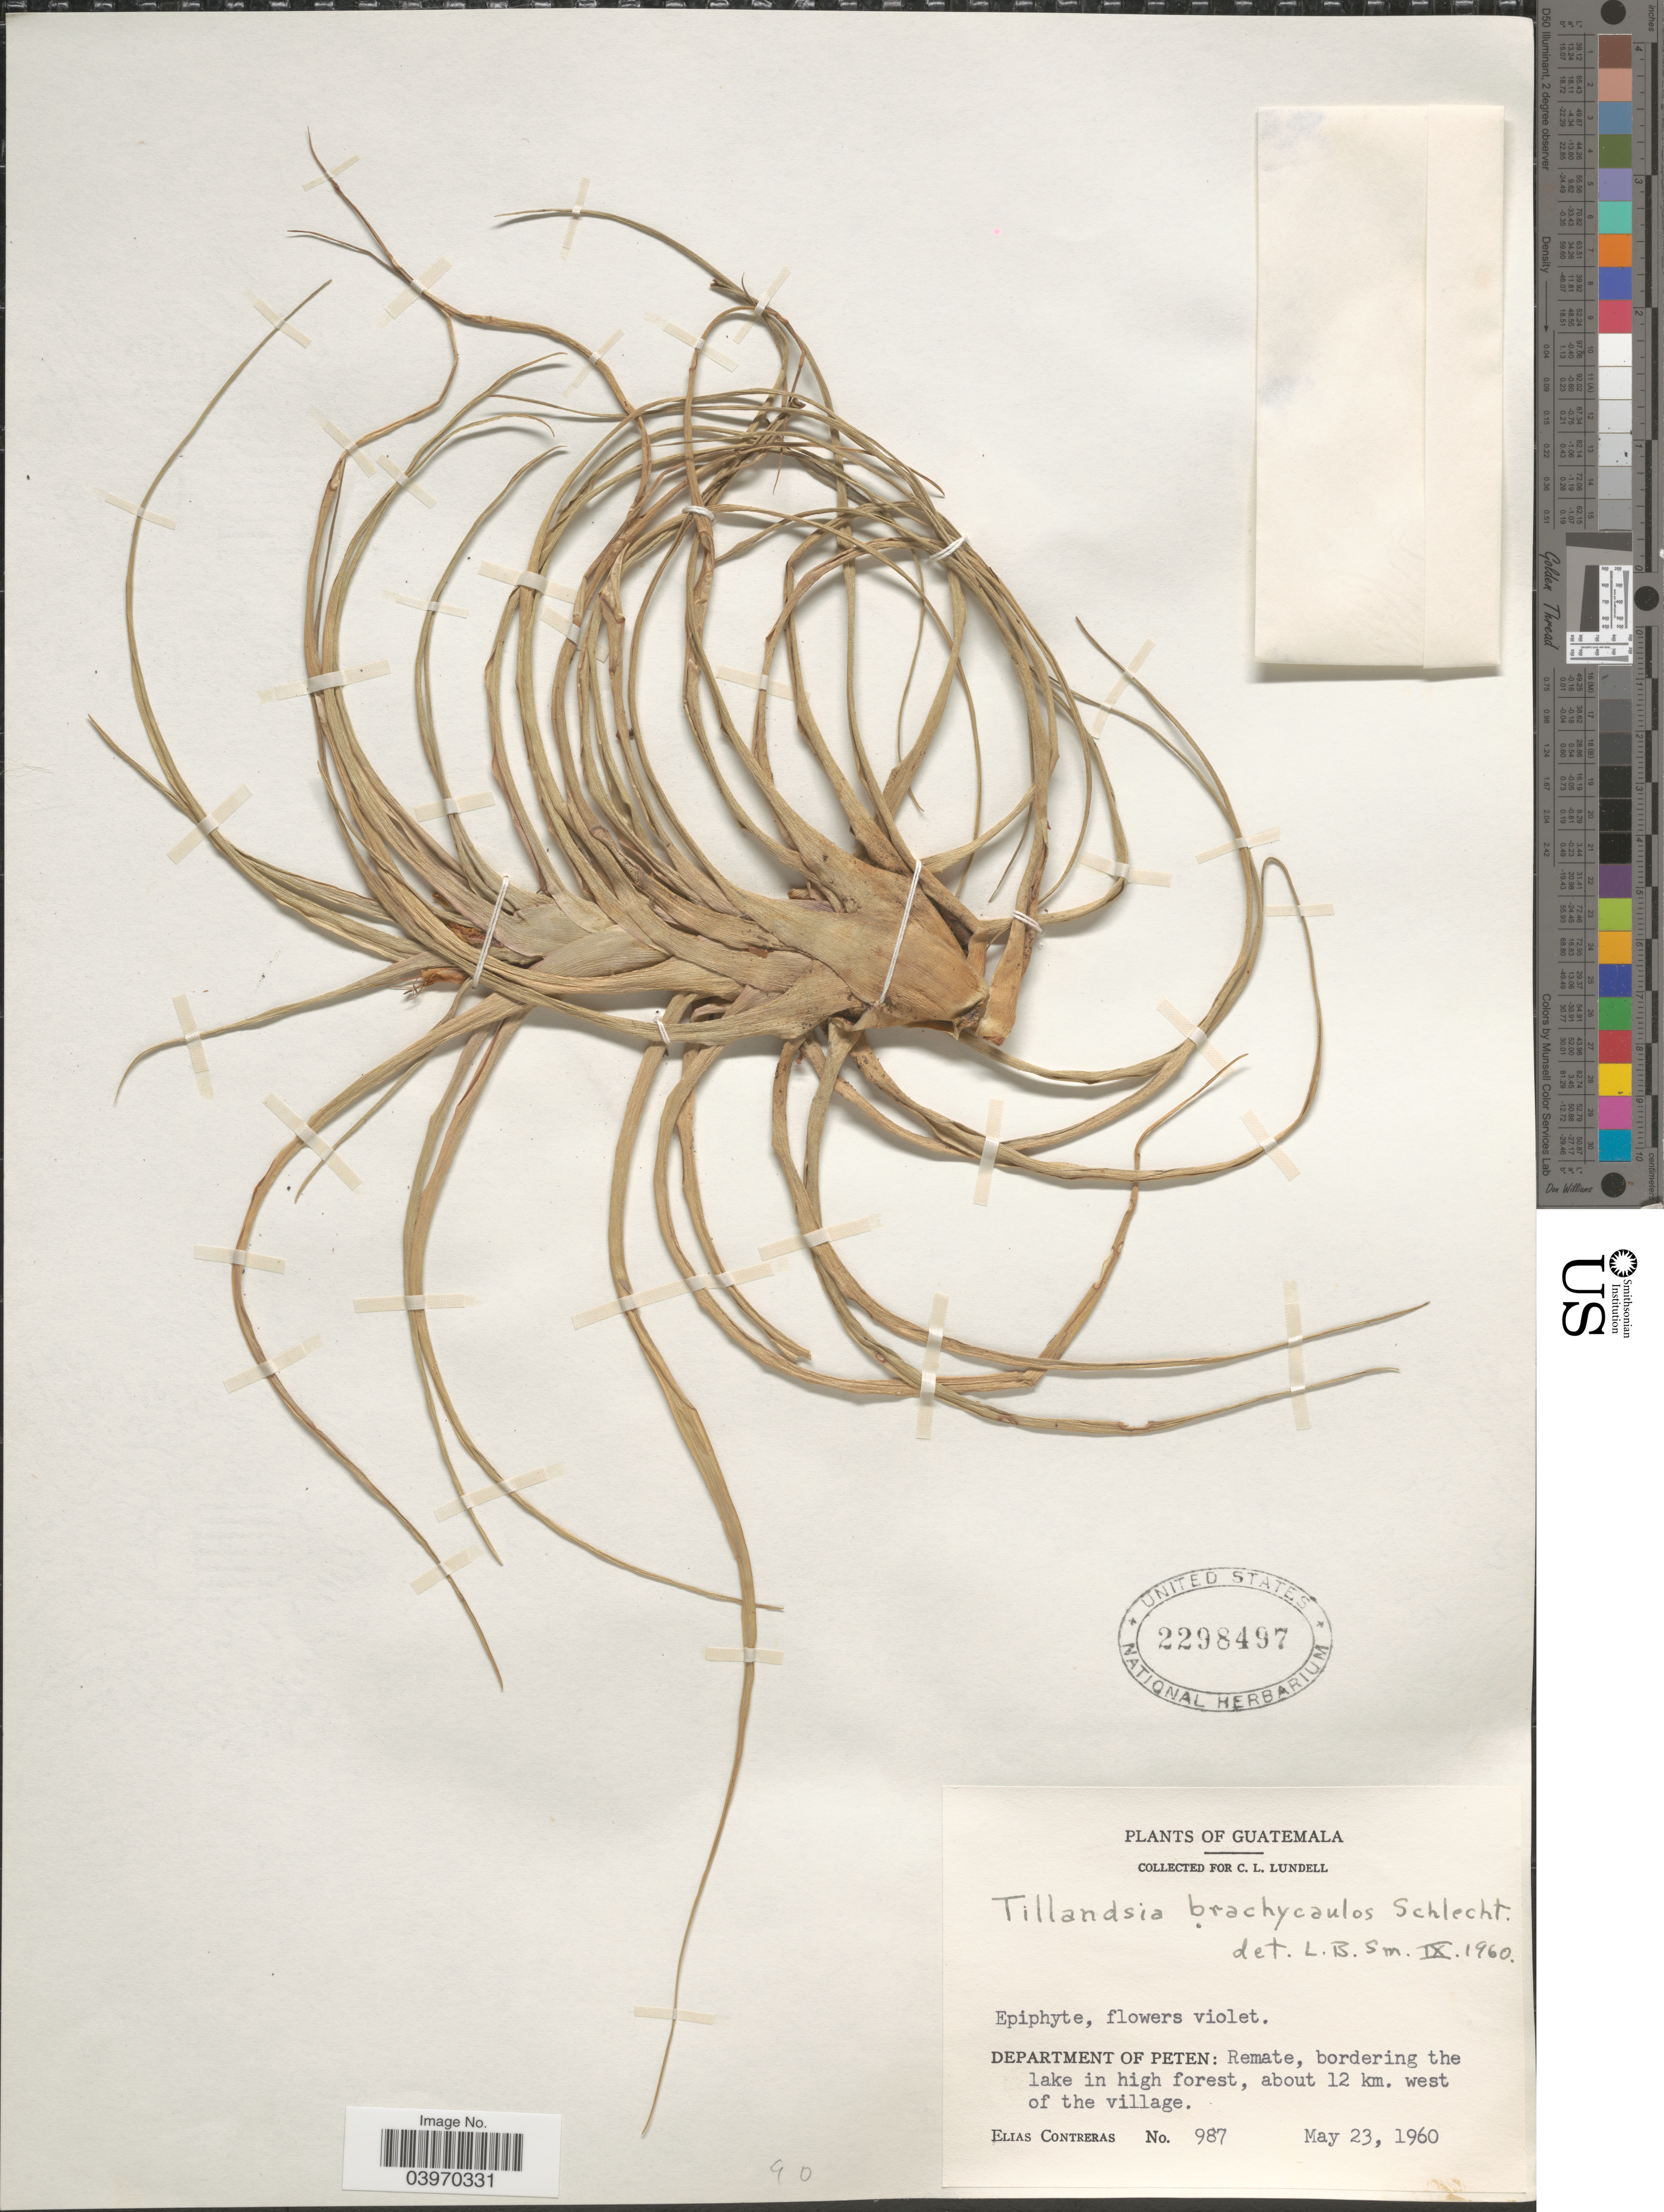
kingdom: Plantae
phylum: Tracheophyta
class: Liliopsida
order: Poales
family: Bromeliaceae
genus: Tillandsia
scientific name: Tillandsia brachycaulos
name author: Schltdl.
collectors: E. Contreras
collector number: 987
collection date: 1960-05-23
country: Guatemala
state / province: El Peten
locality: Department of Peten: Remate, bordering the lake in high forest, about 12 km. west of the village.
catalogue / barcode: US 2298497